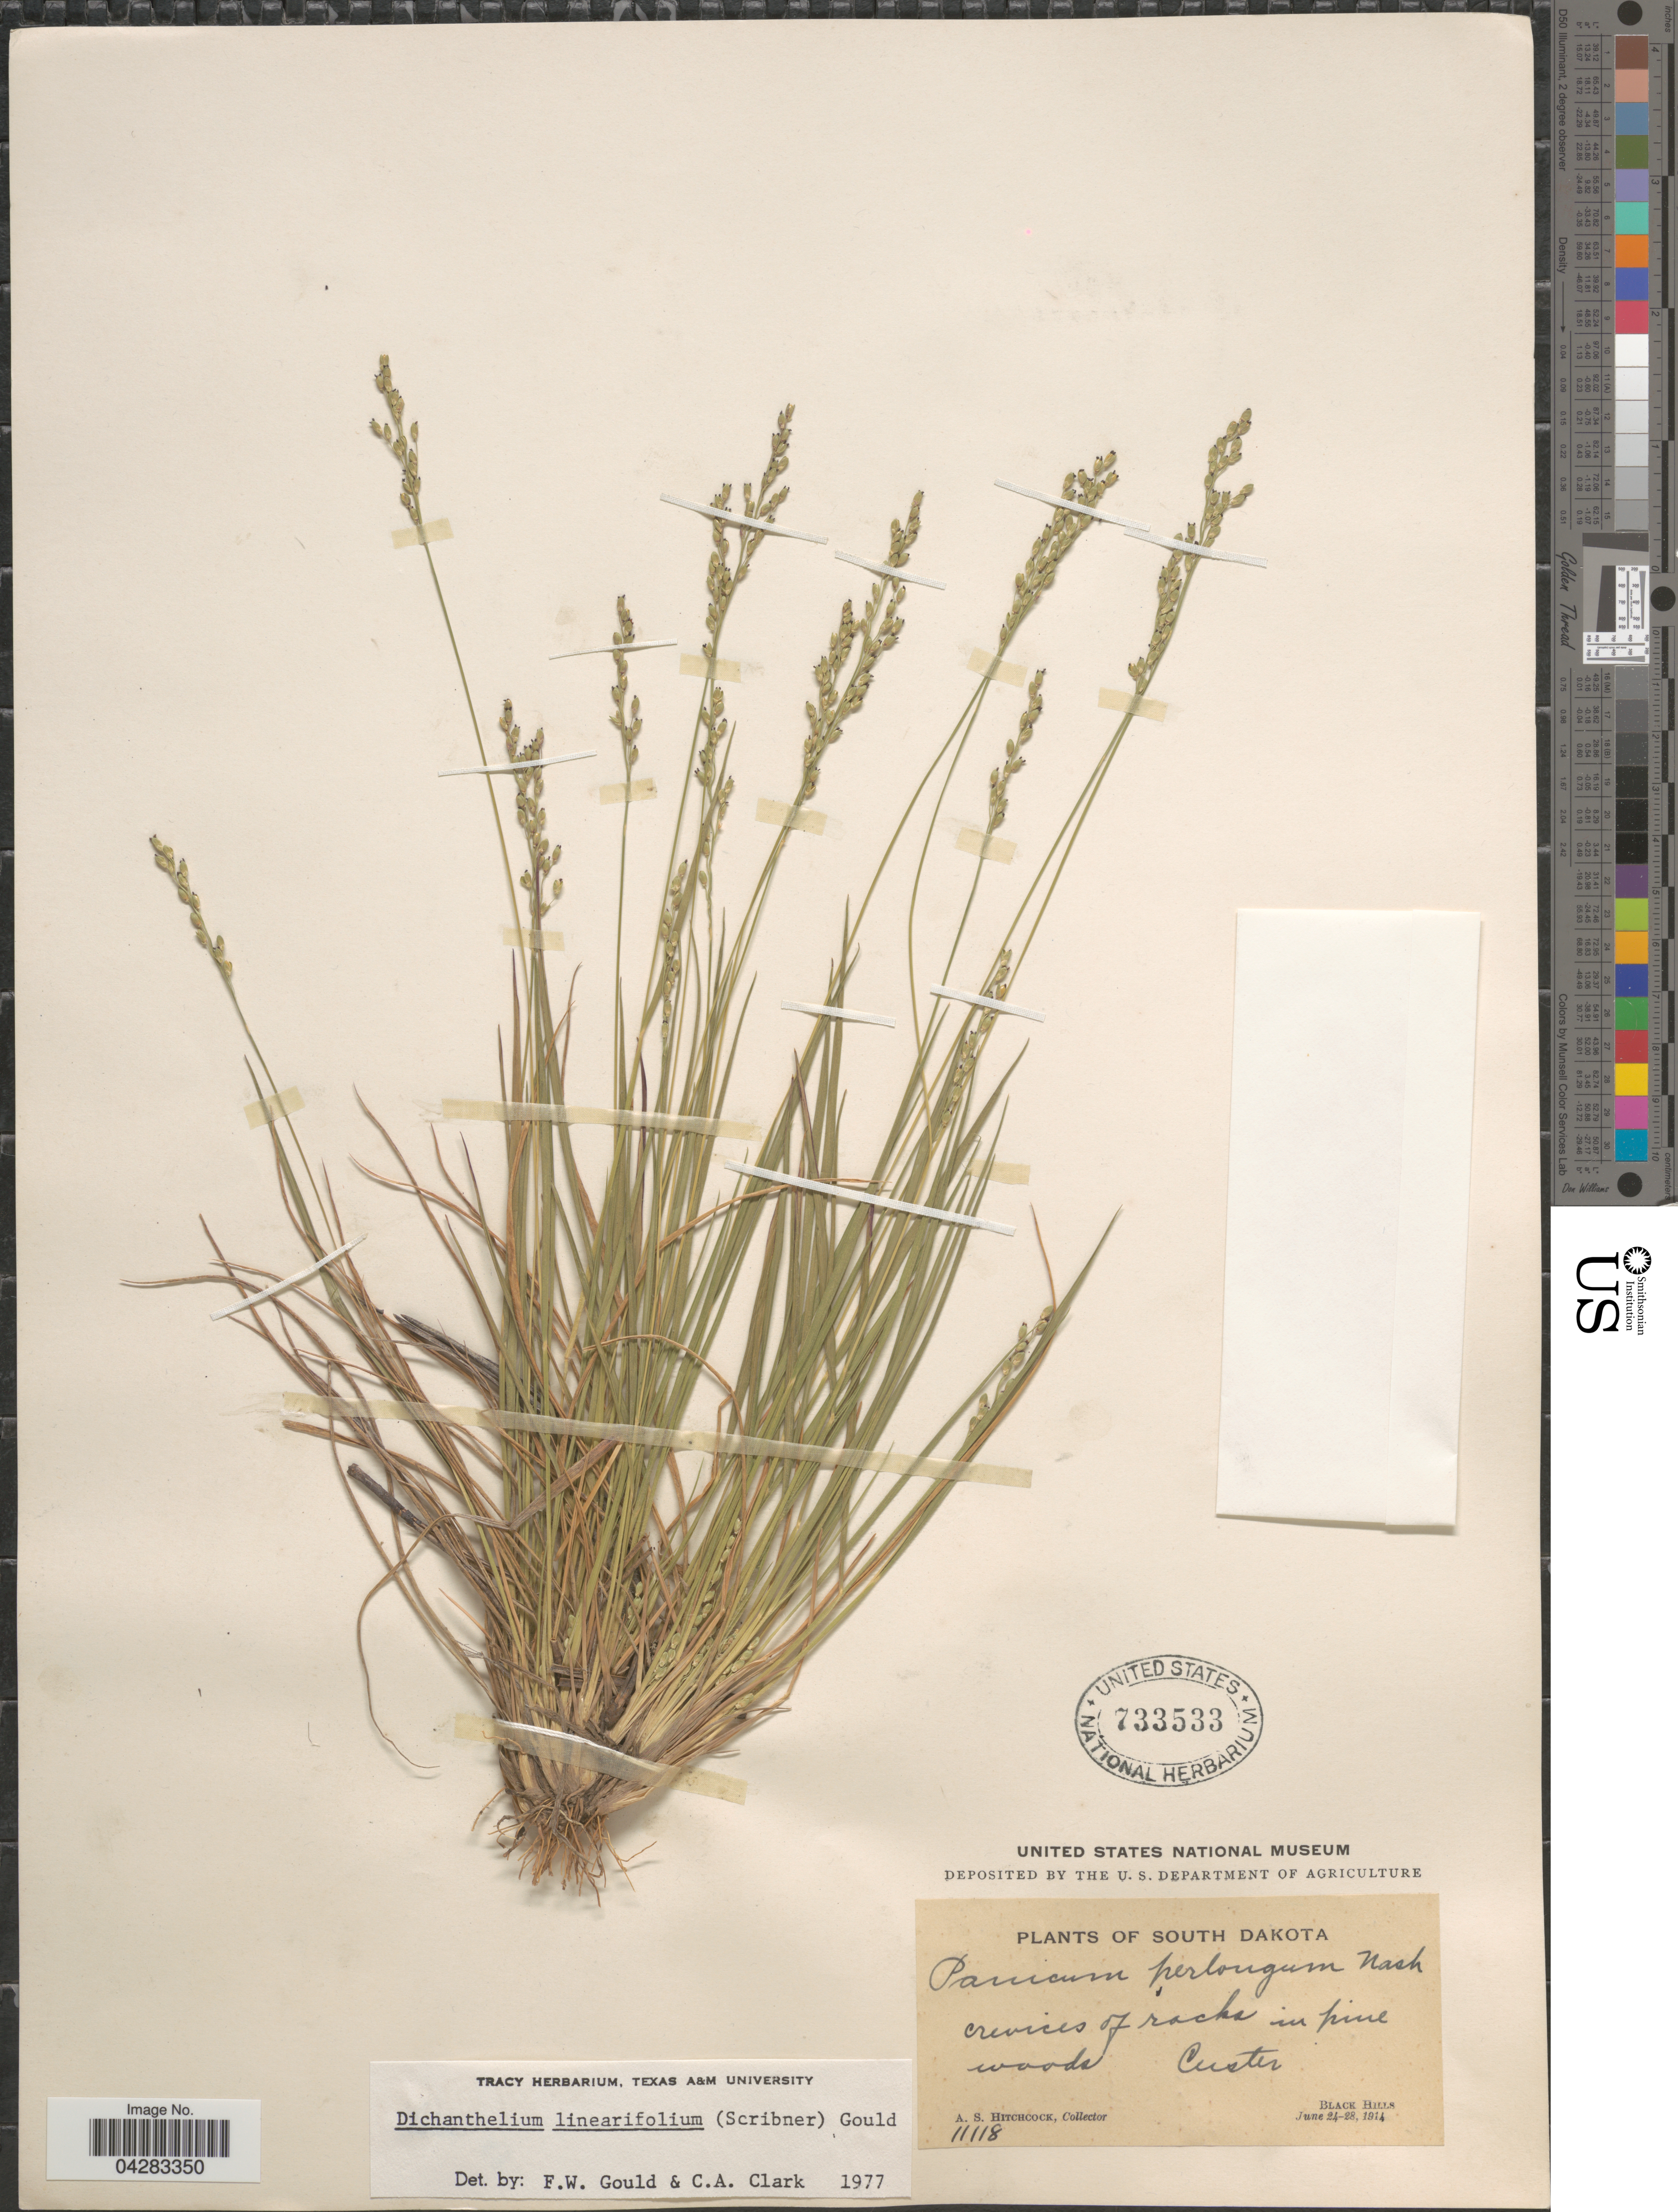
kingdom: Plantae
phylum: Tracheophyta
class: Liliopsida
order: Poales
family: Poaceae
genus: Dichanthelium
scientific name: Dichanthelium linearifolium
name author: (Scribn.) Gould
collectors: A. S. Hitchcock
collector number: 11118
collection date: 1914-06-24/1914-06-28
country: United States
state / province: South Dakota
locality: Crevices of rocks in pine woods. Custer. Black Hills.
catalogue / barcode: US 733533